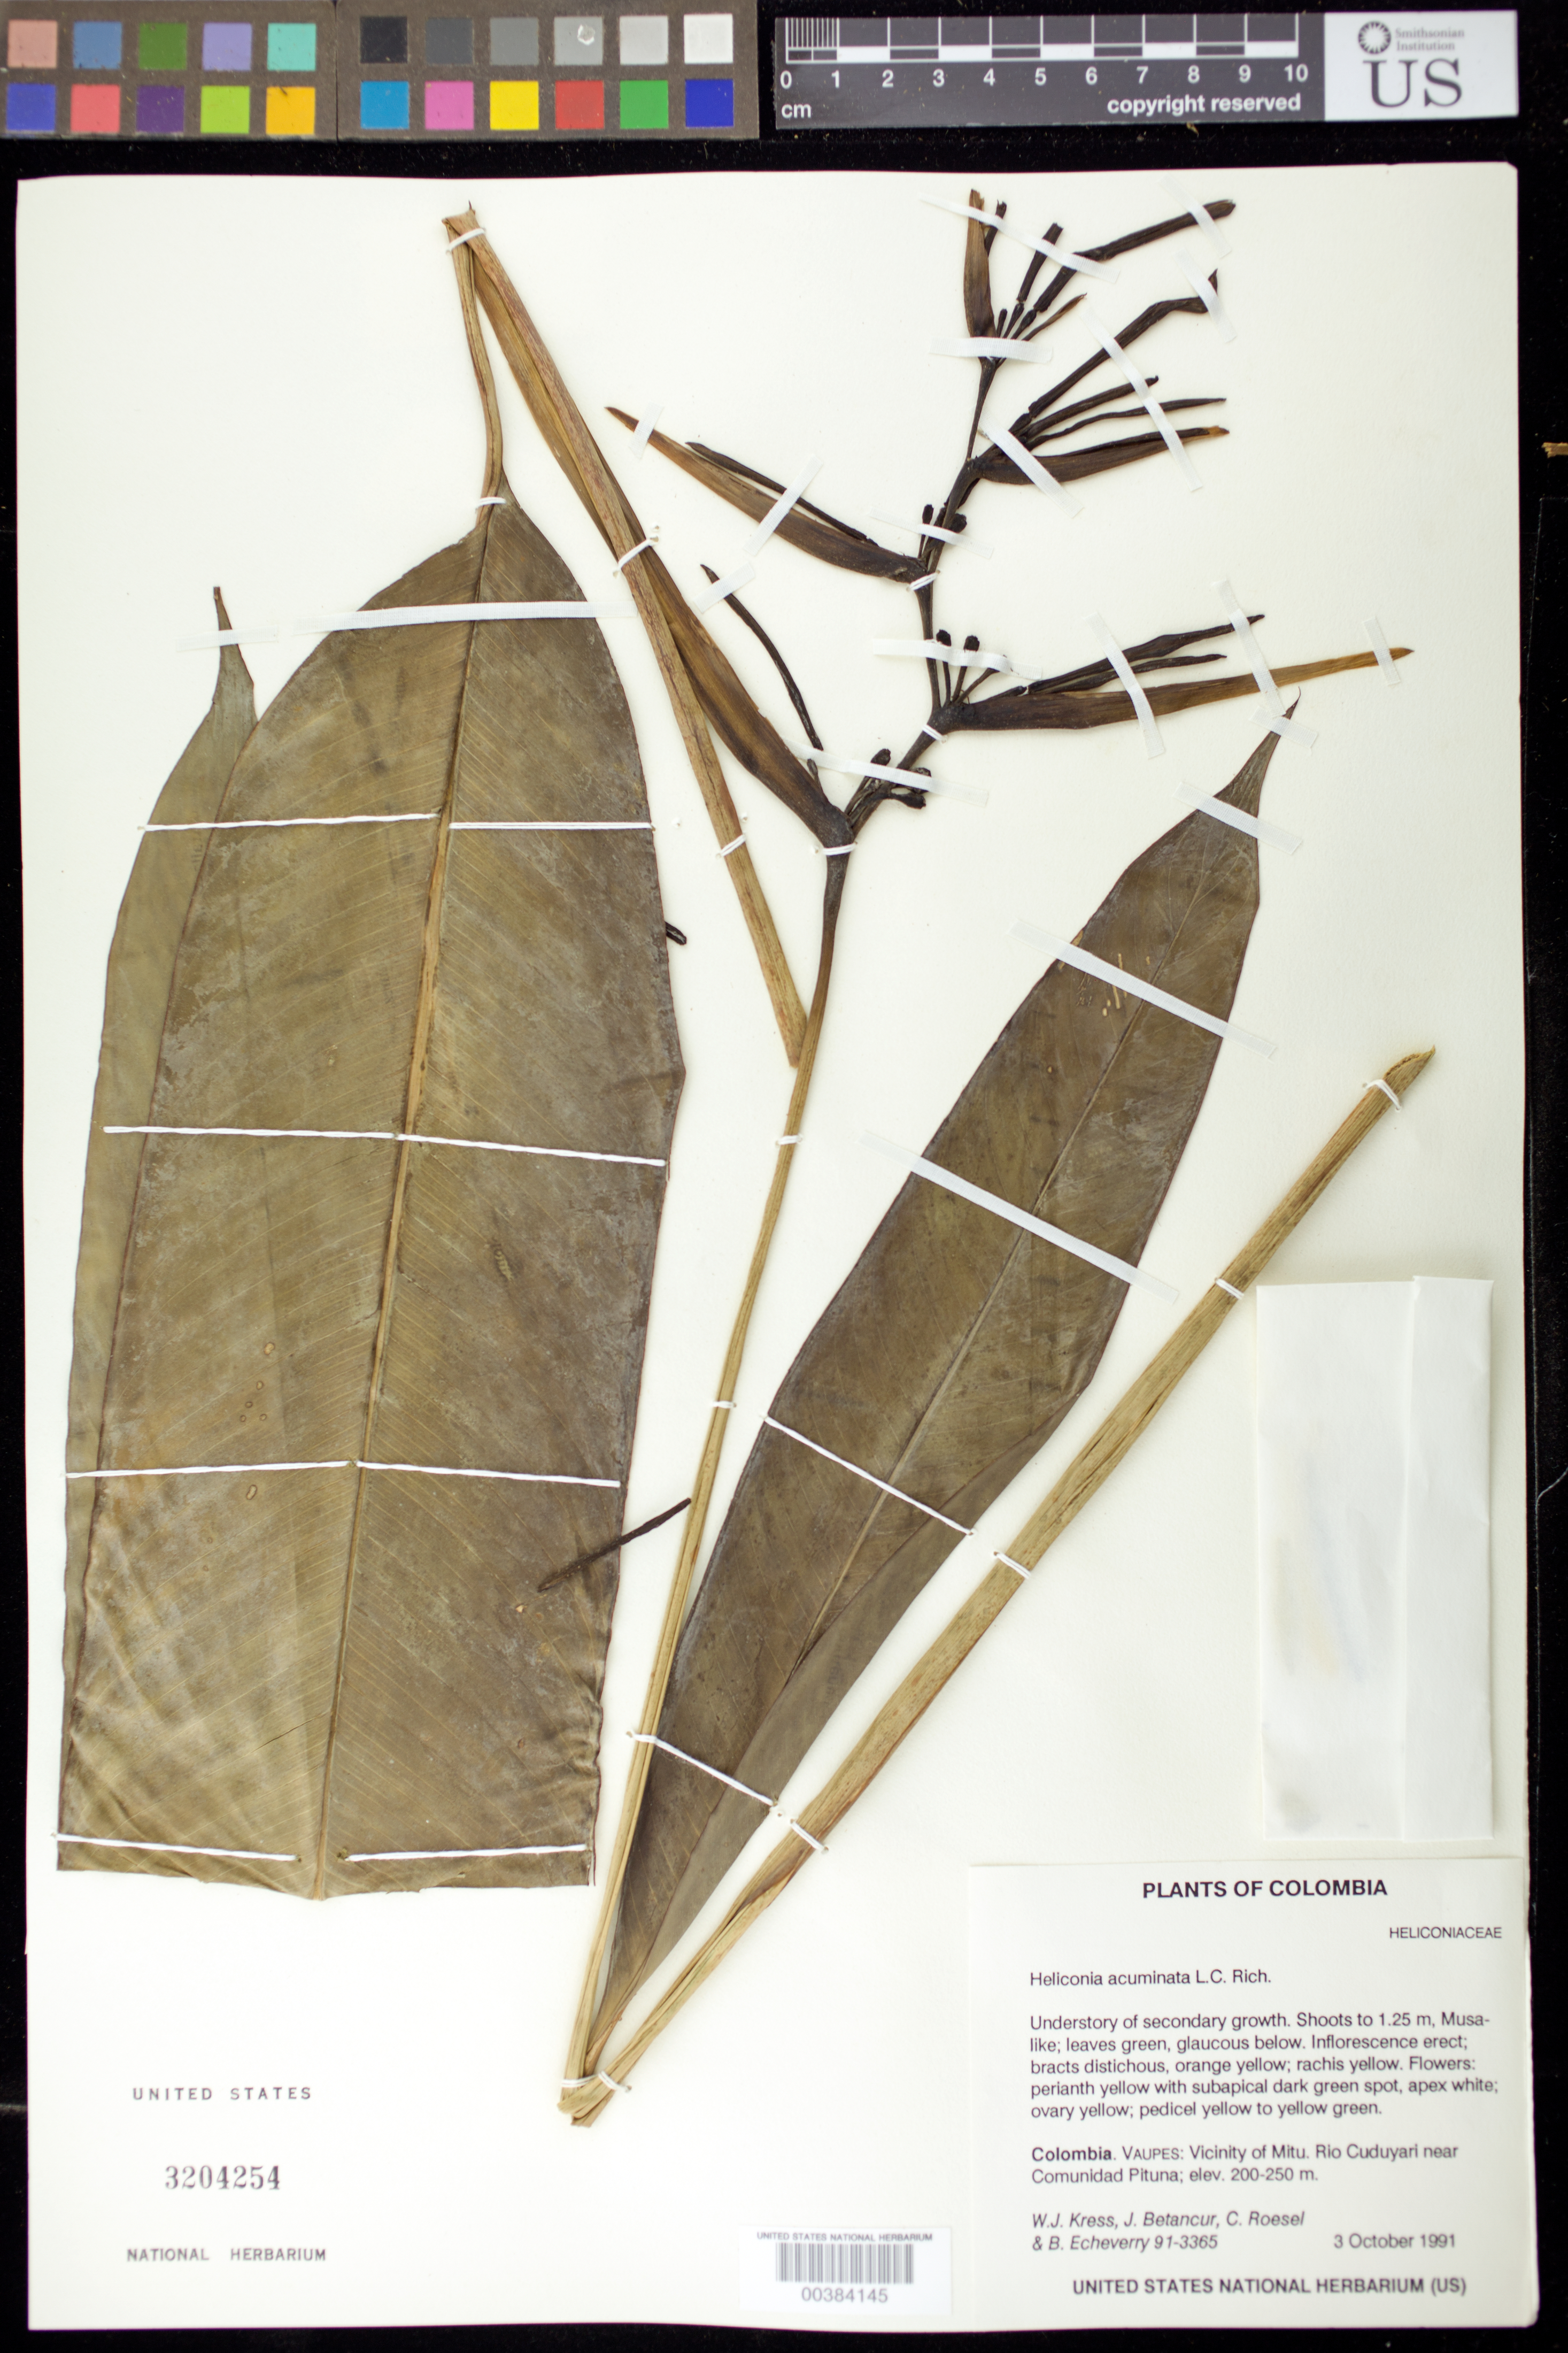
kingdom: Plantae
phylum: Tracheophyta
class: Liliopsida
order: Zingiberales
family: Heliconiaceae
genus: Heliconia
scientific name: Heliconia acuminata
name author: A. Rich.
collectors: W. J. Kress, J. C. Betancur, C. S. Roesel & B. Echeverry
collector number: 91-3365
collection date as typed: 03 Oct 1991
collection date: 1991-10-03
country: Colombia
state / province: Vaupés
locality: Vicinity of Mitu. Rio Cuduyari near Comunidad Pituna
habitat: Understory of secondary growth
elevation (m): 200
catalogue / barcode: US 3204254